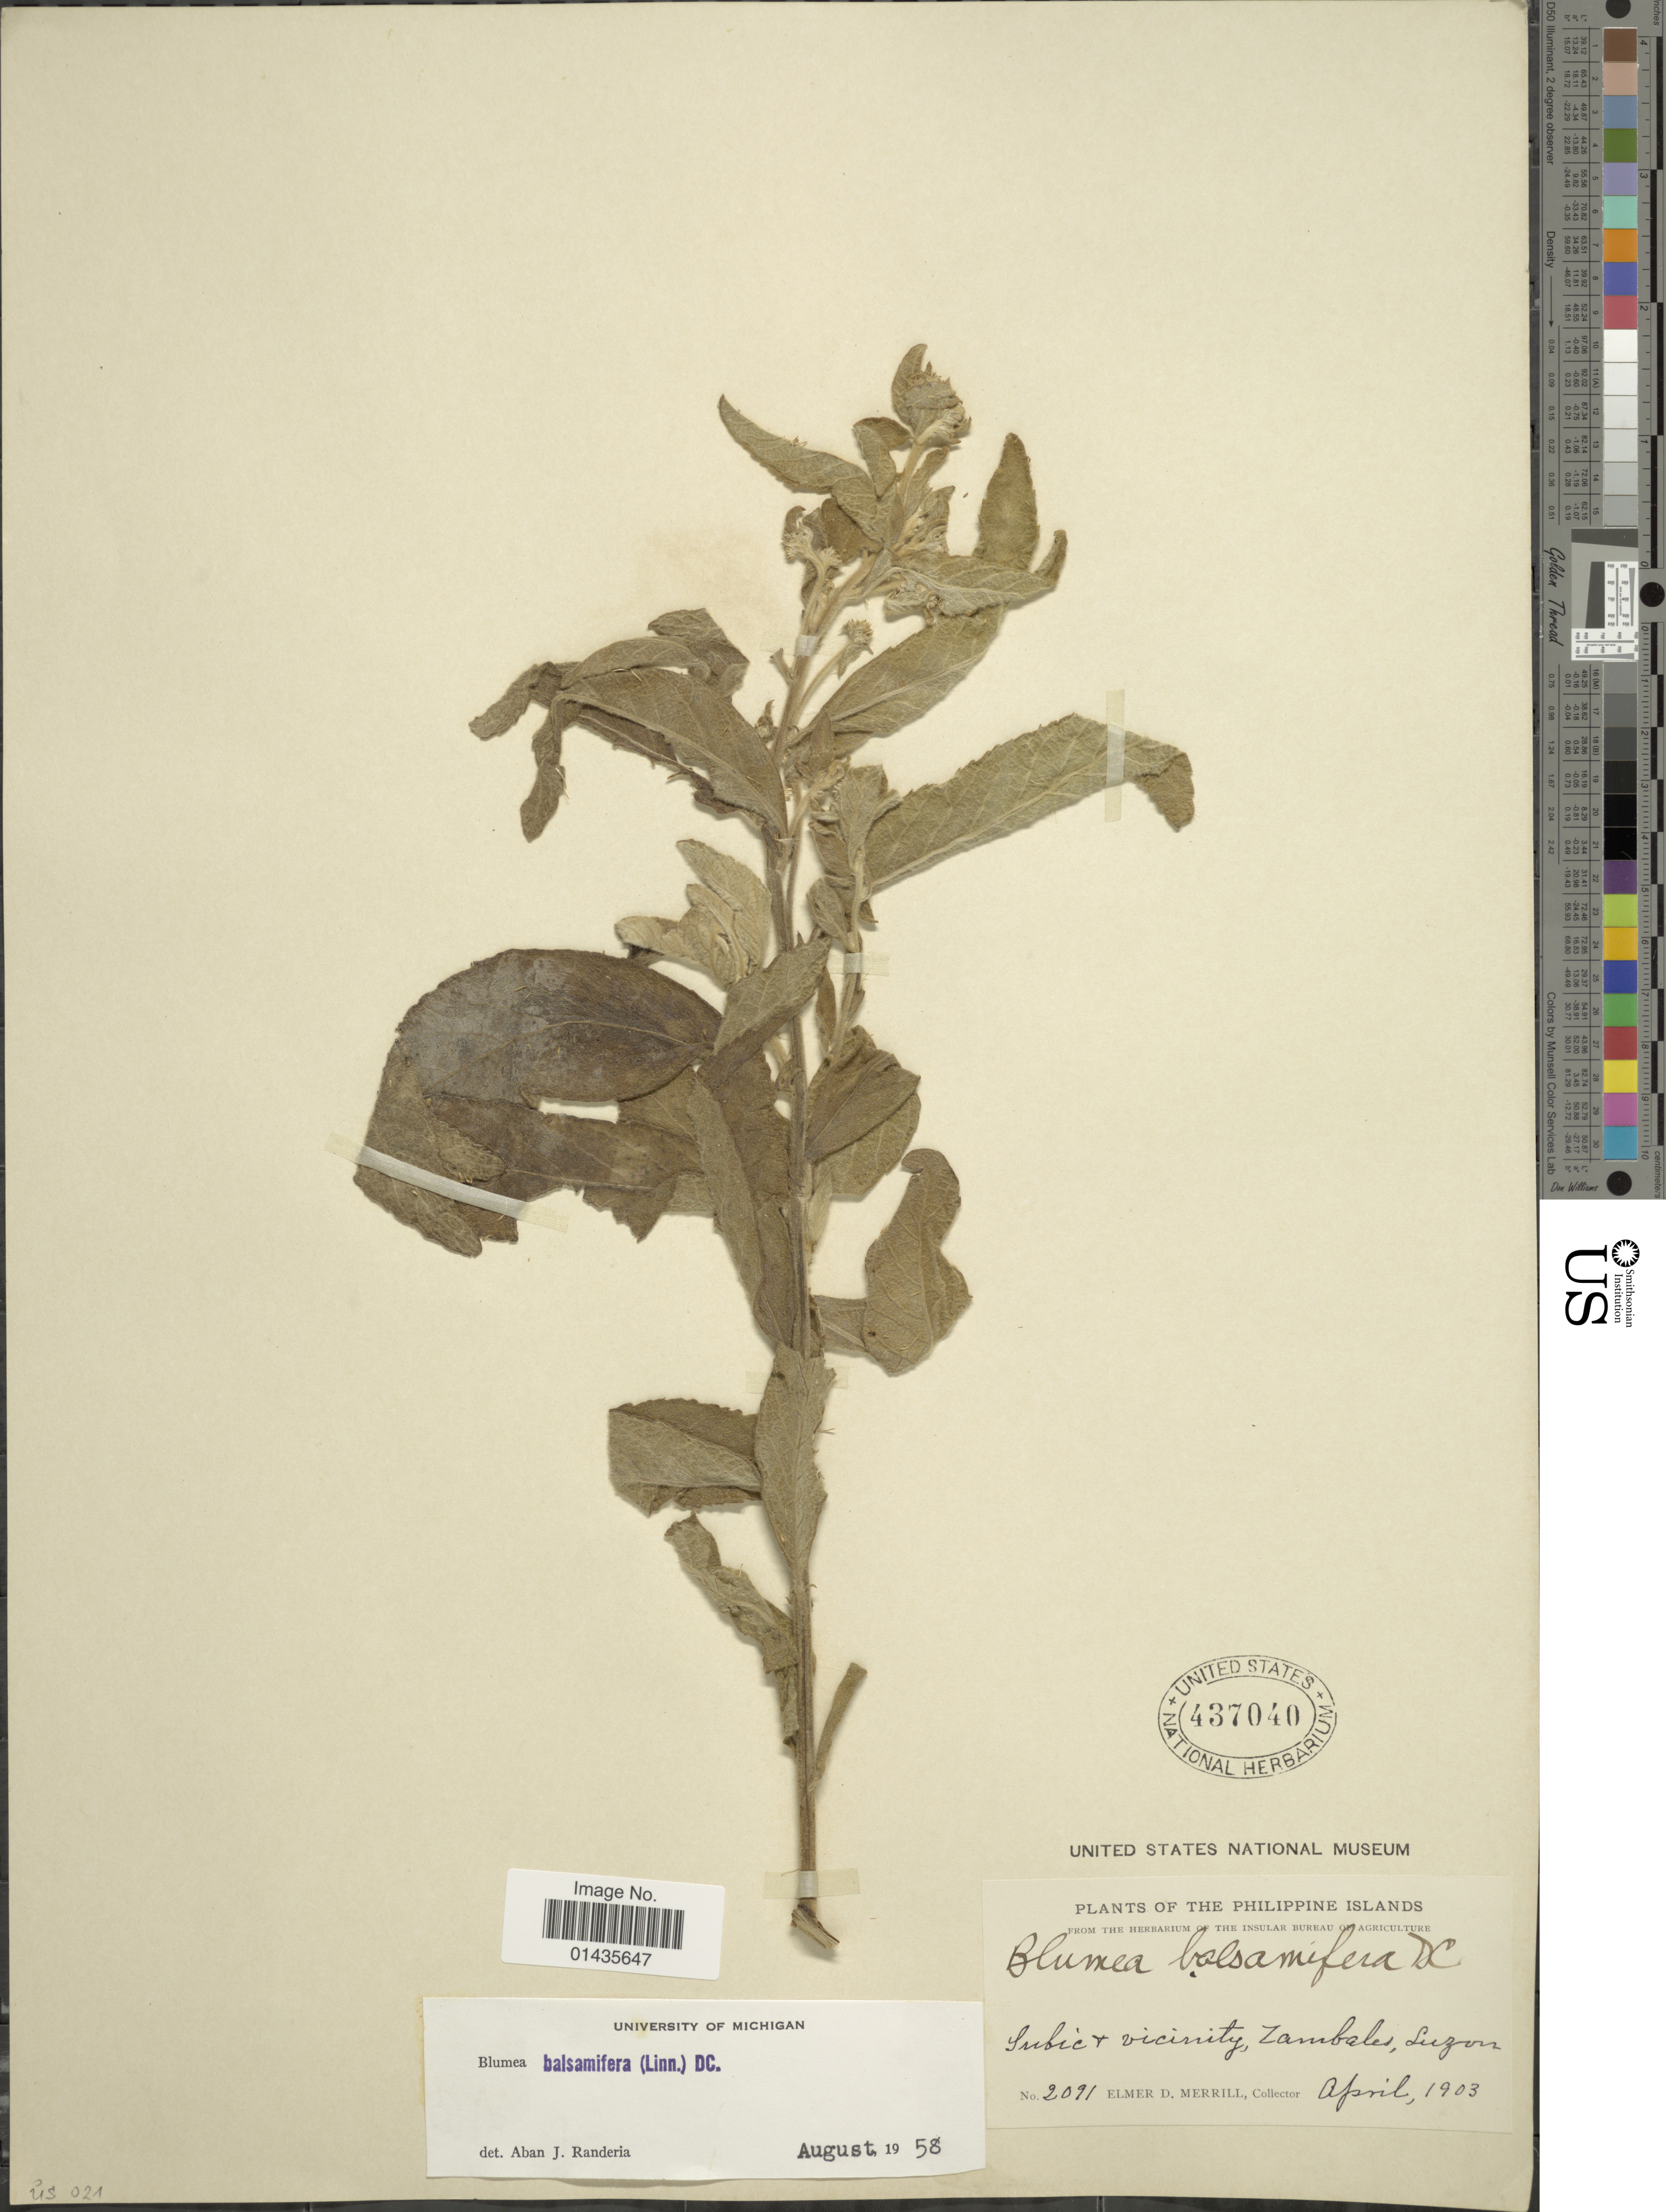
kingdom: Plantae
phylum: Tracheophyta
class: Magnoliopsida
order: Asterales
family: Asteraceae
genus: Blumea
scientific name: Blumea balsamifera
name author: (L.) DC.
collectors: E. D. Merrill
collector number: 2091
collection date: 1903-04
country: Philippines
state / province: Central Luzon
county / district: Zambales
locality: Subic and vicinity, Zambales, Luzon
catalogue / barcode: US 437040